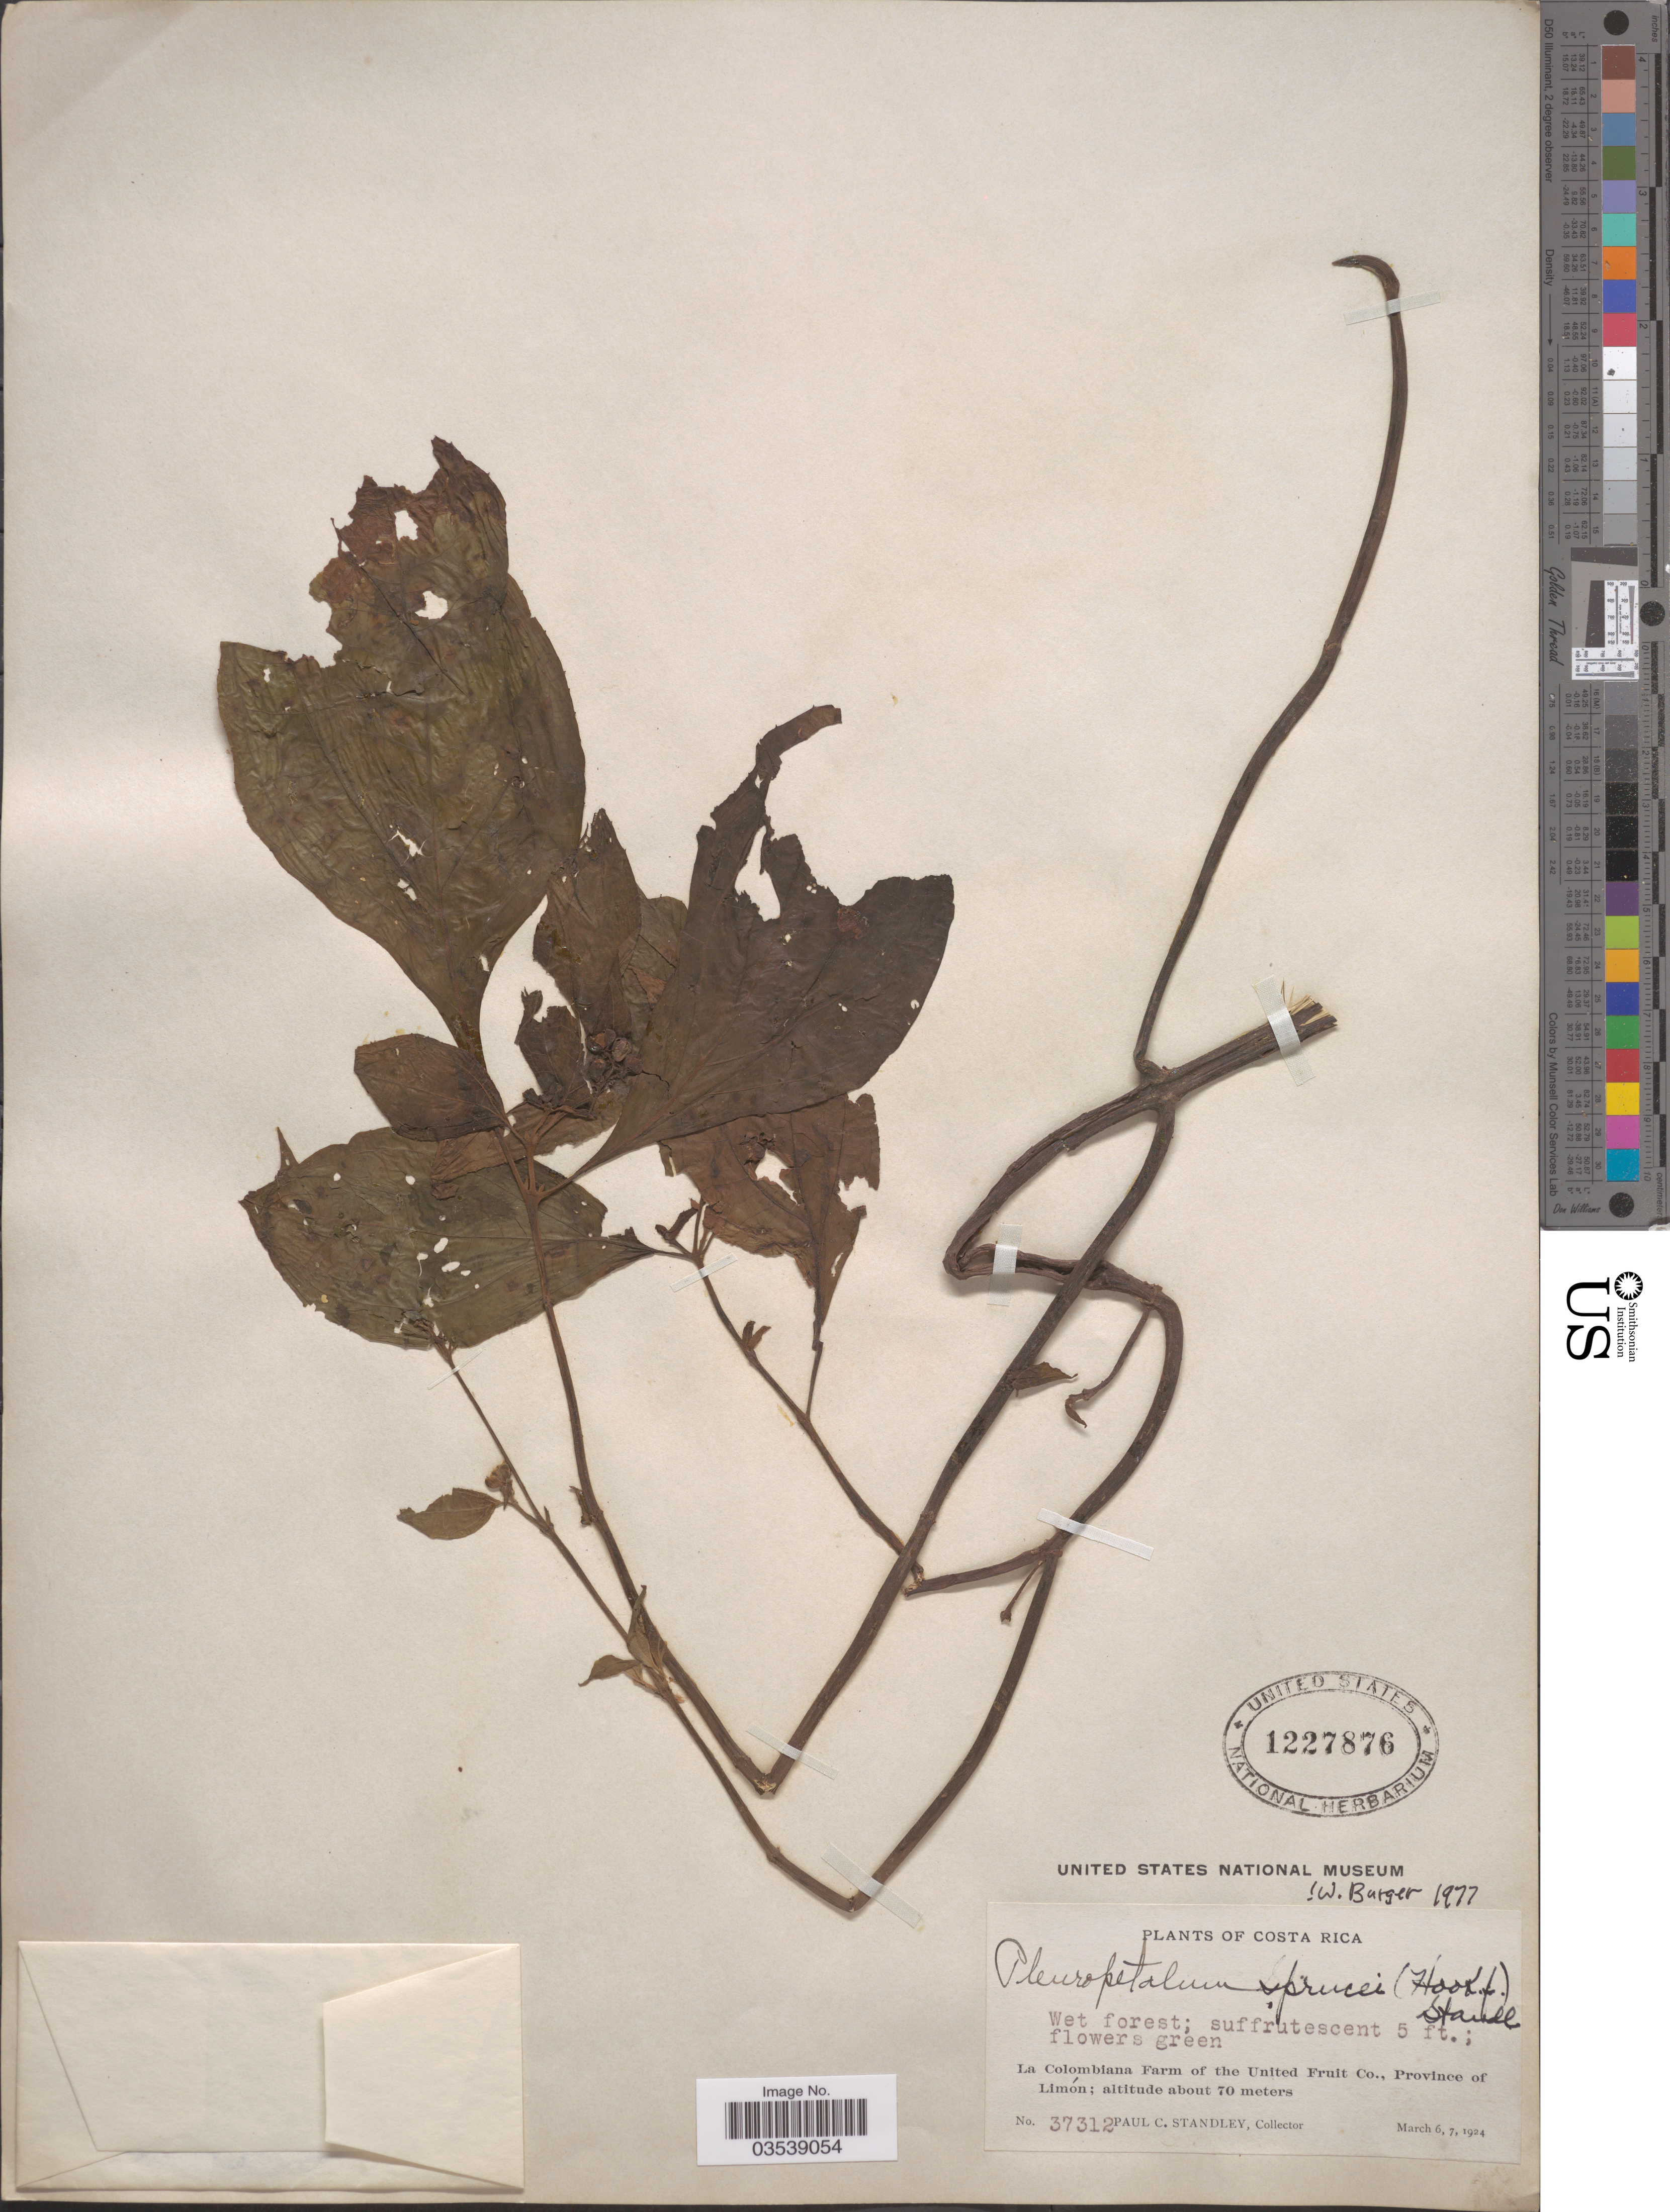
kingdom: Plantae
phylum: Tracheophyta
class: Magnoliopsida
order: Caryophyllales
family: Amaranthaceae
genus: Pleuropetalum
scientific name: Pleuropetalum sprucei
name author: (Hook. f.) Standl.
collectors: P. C. Standley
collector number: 37312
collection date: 1924-03-06/1924-03-07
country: Costa Rica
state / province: Limón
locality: La Colombiana Farm of the United Fruit Co.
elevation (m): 70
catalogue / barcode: US 1227876